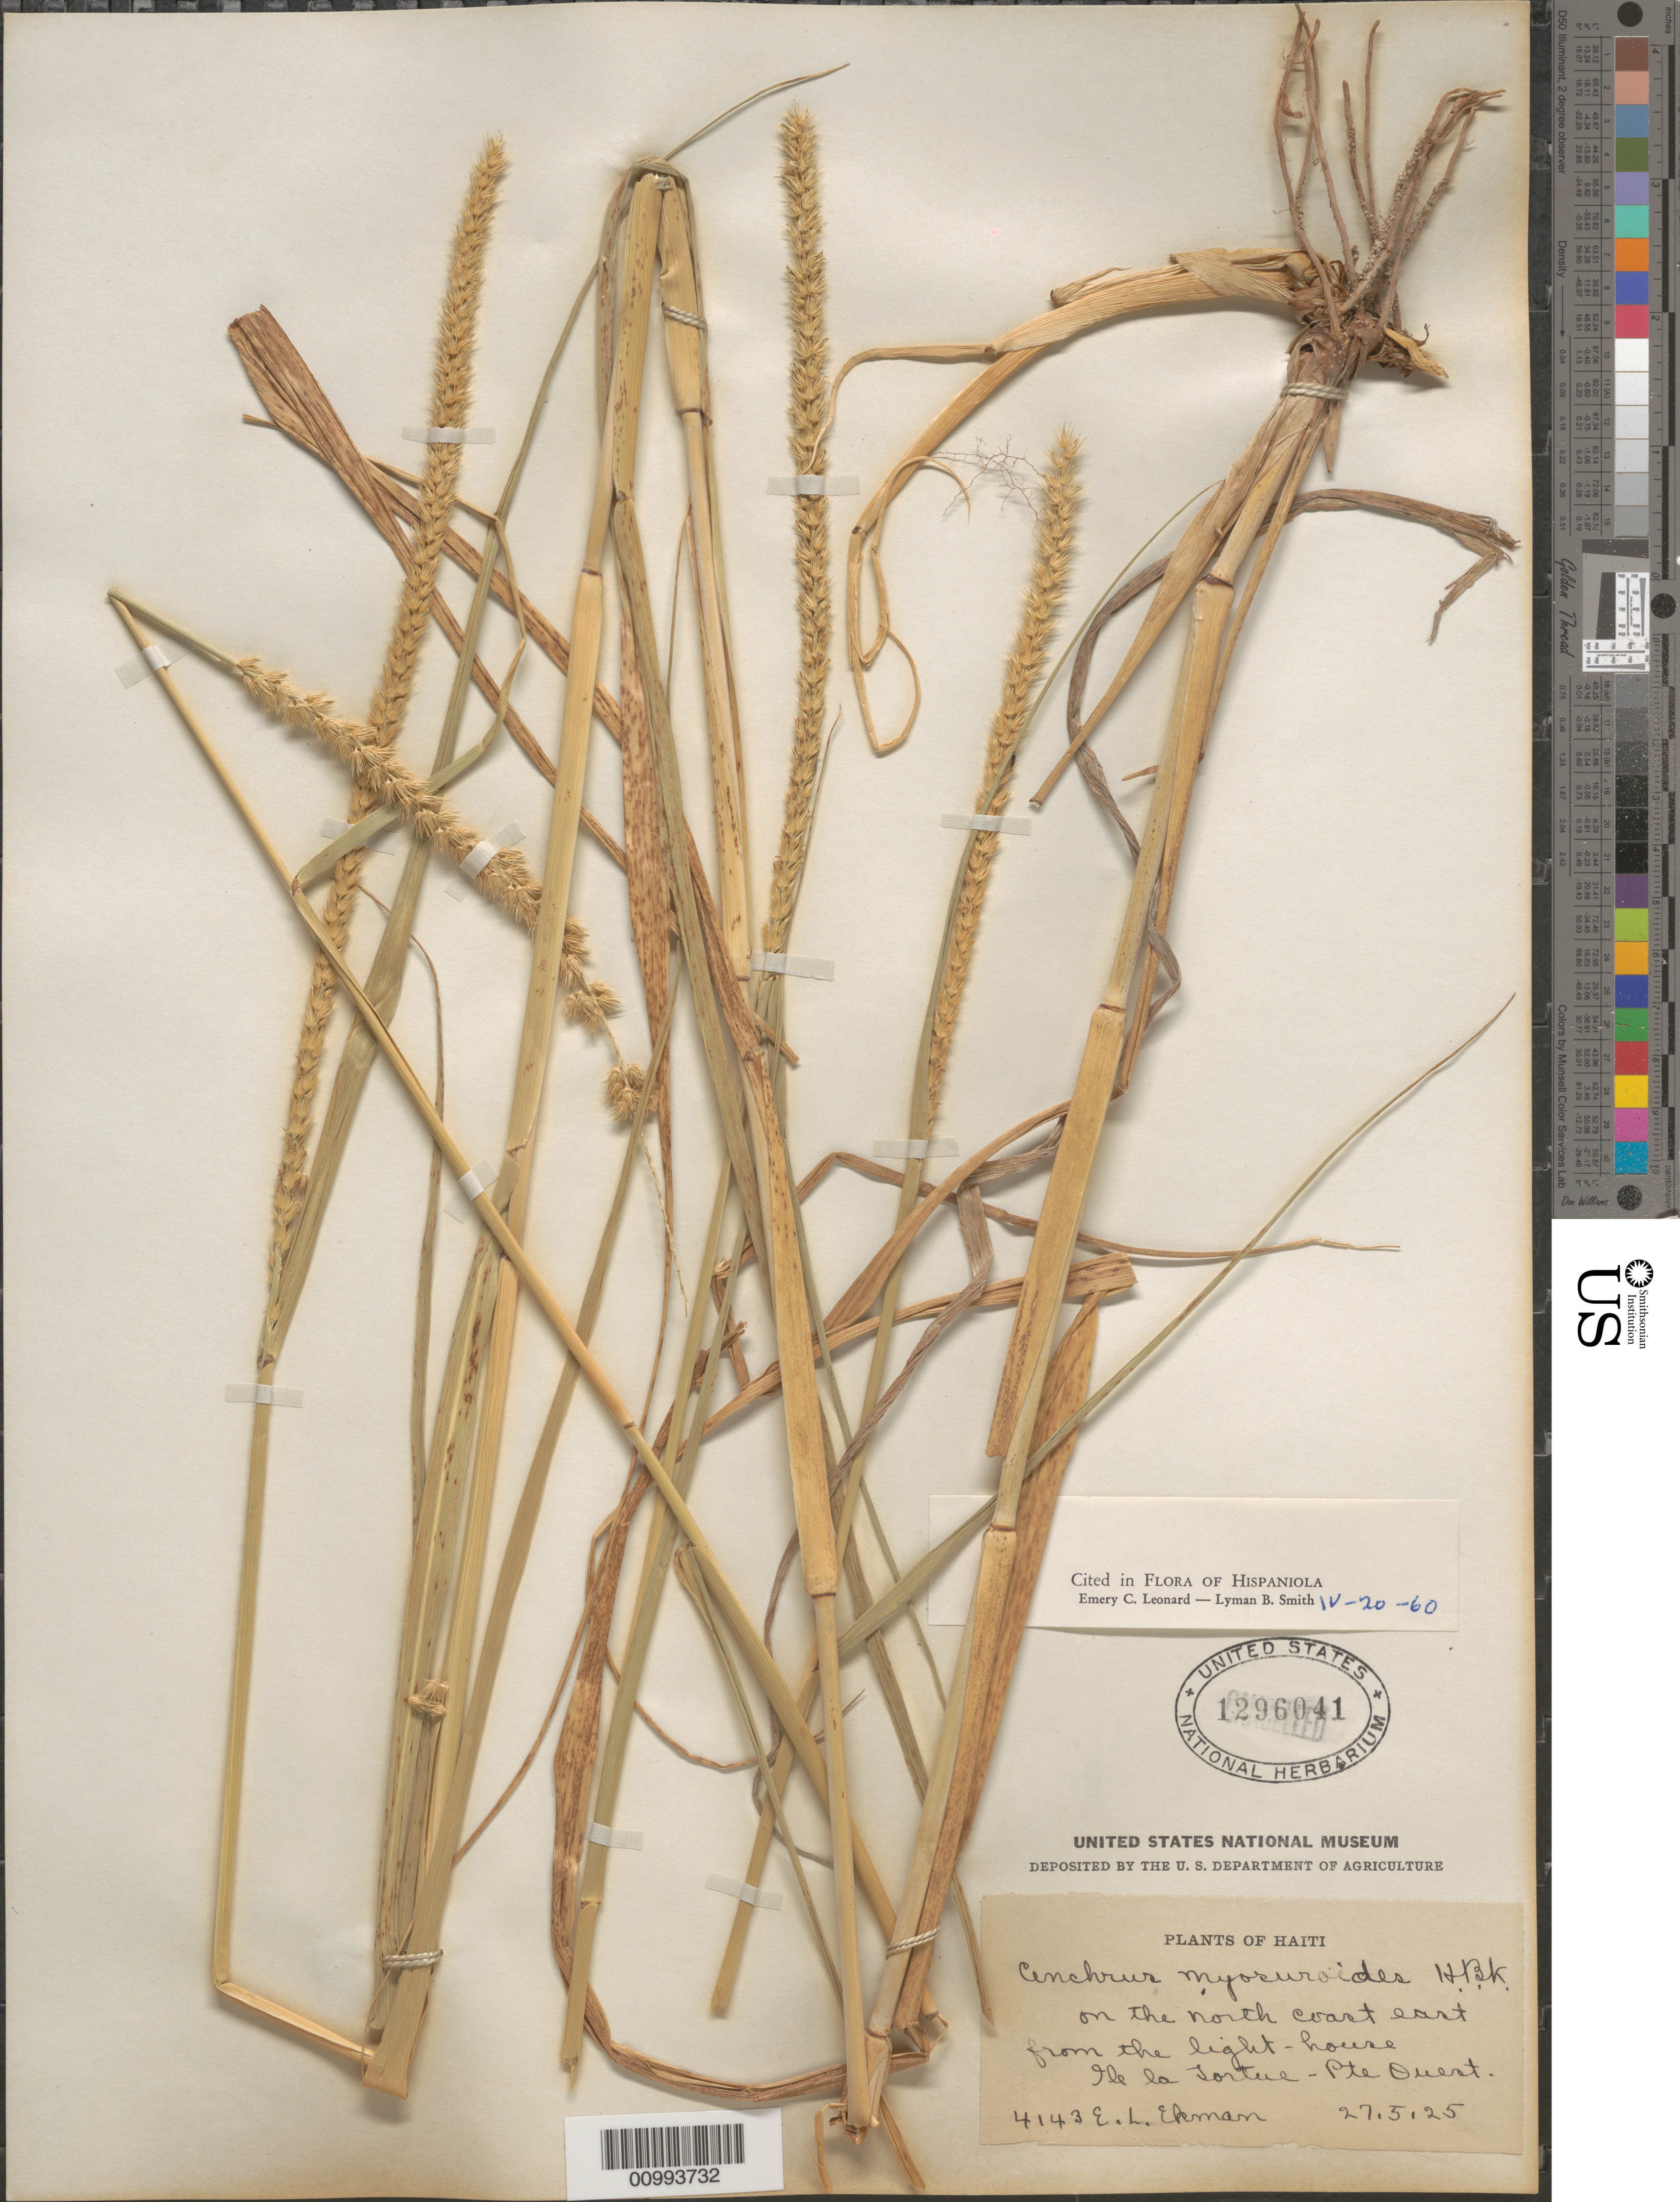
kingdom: Plantae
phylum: Tracheophyta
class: Liliopsida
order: Poales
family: Poaceae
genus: Cenchrus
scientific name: Cenchrus myosuroides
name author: Kunth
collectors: E. L. Ekman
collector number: H 4143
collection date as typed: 27 May 1925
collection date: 1925-05-27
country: Haiti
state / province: Nord-Óuest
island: Île de la Tortue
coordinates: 0 N, 0 E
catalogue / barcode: US 1296041